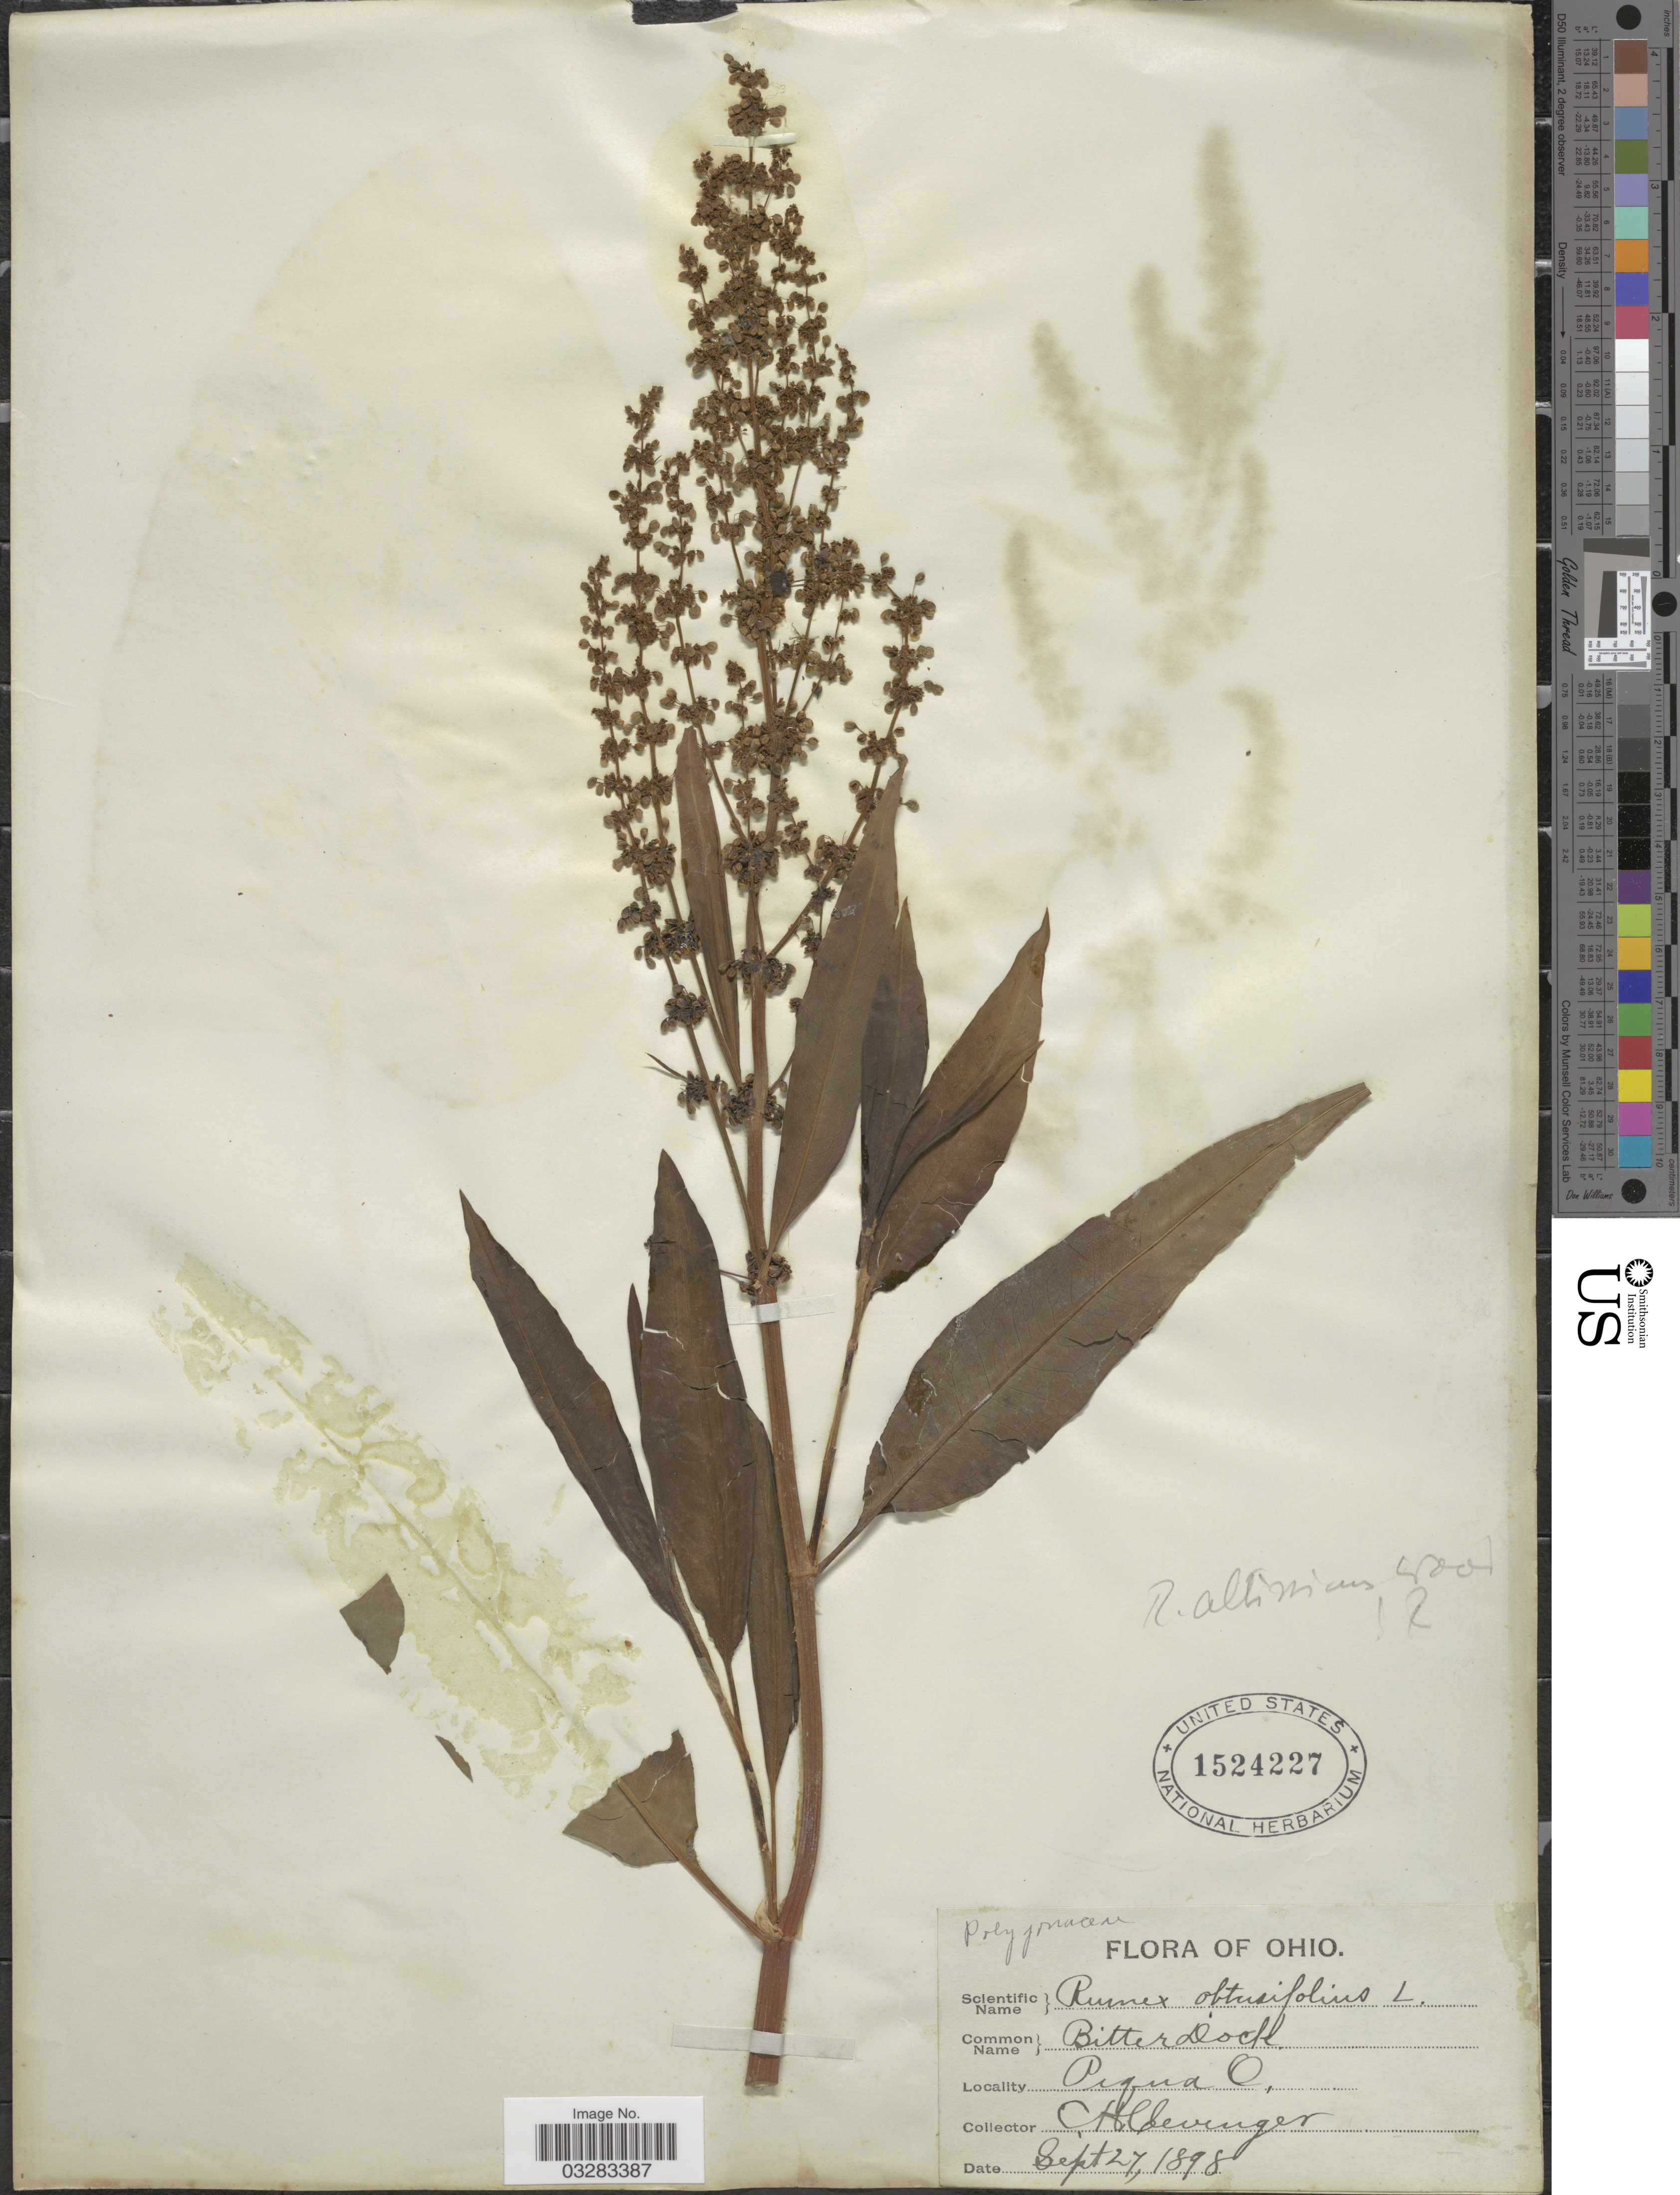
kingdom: Plantae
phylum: Tracheophyta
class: Magnoliopsida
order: Caryophyllales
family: Polygonaceae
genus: Rumex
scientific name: Rumex altissimus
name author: Alph. Wood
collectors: C. H. Clevenger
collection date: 1898-09-27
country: United States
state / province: Ohio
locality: Piqua.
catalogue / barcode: US 1524227